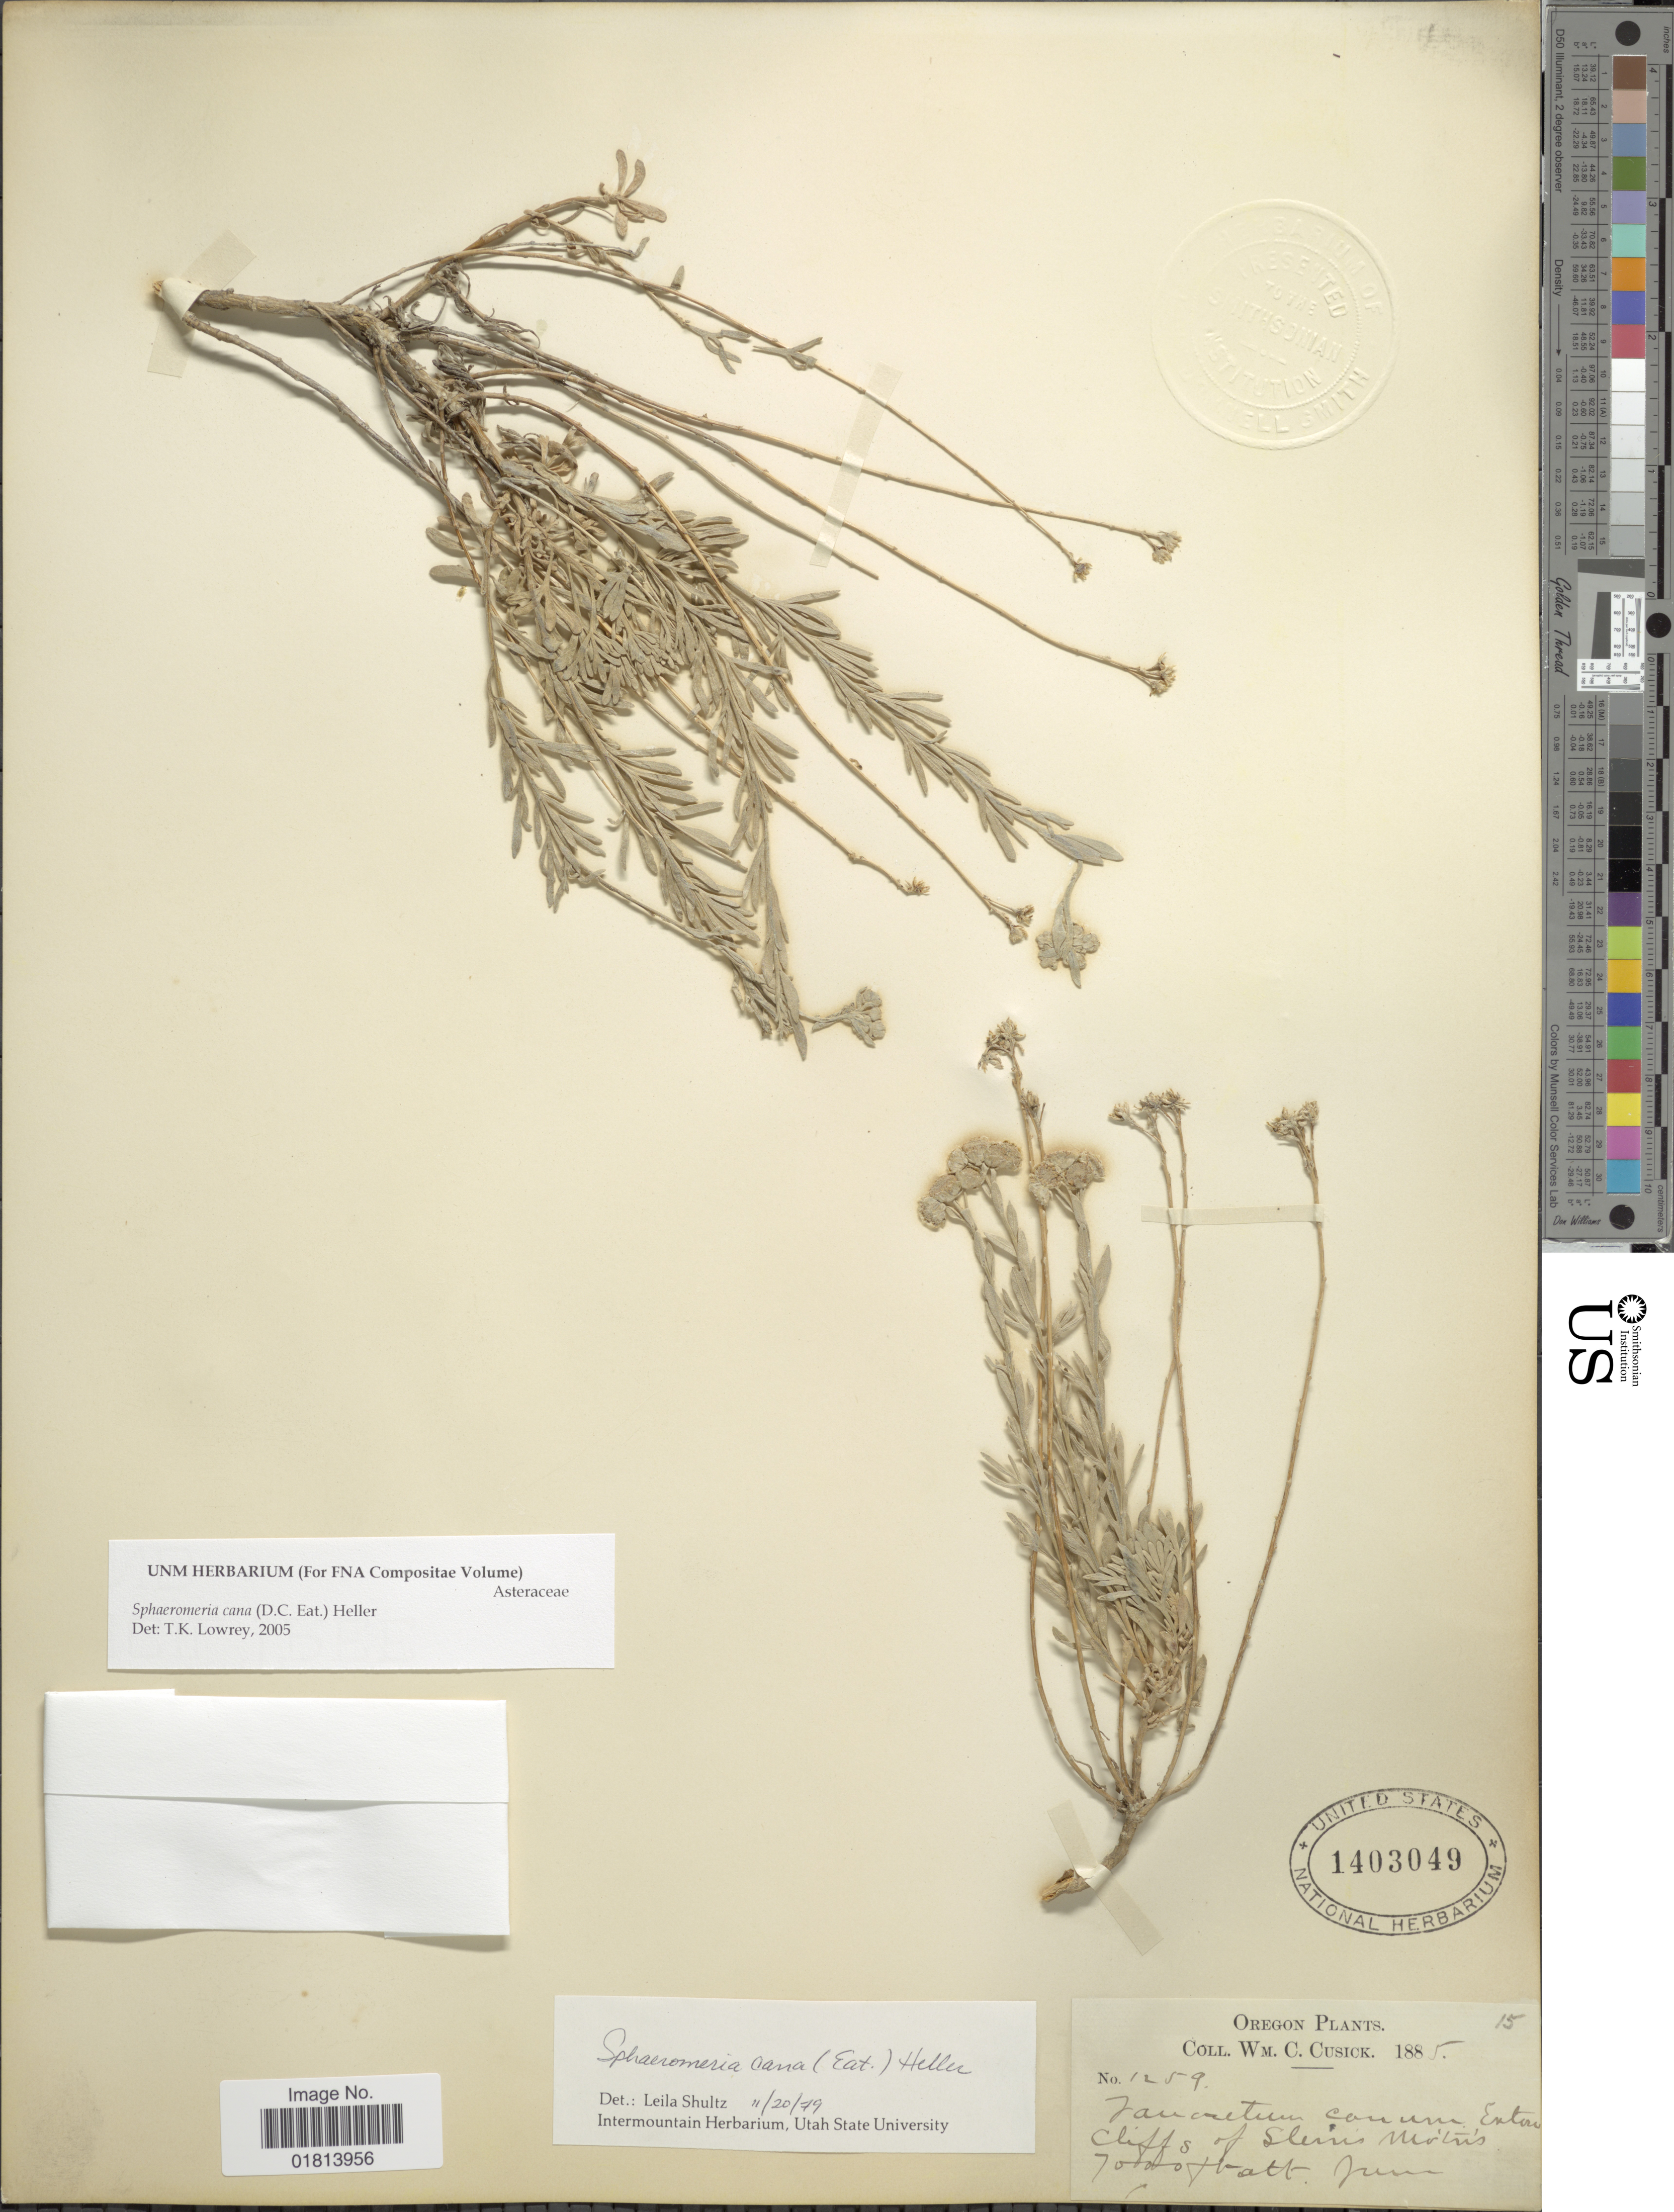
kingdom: Plantae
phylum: Tracheophyta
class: Magnoliopsida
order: Asterales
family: Asteraceae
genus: Sphaeromeria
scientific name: Sphaeromeria cana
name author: (D.C. Eaton) A. Heller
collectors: W. C. Cusick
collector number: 1259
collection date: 1885-06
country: United States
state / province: Oregon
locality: Cliffs of Steins Mtns.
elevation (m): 2134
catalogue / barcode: US 1403049